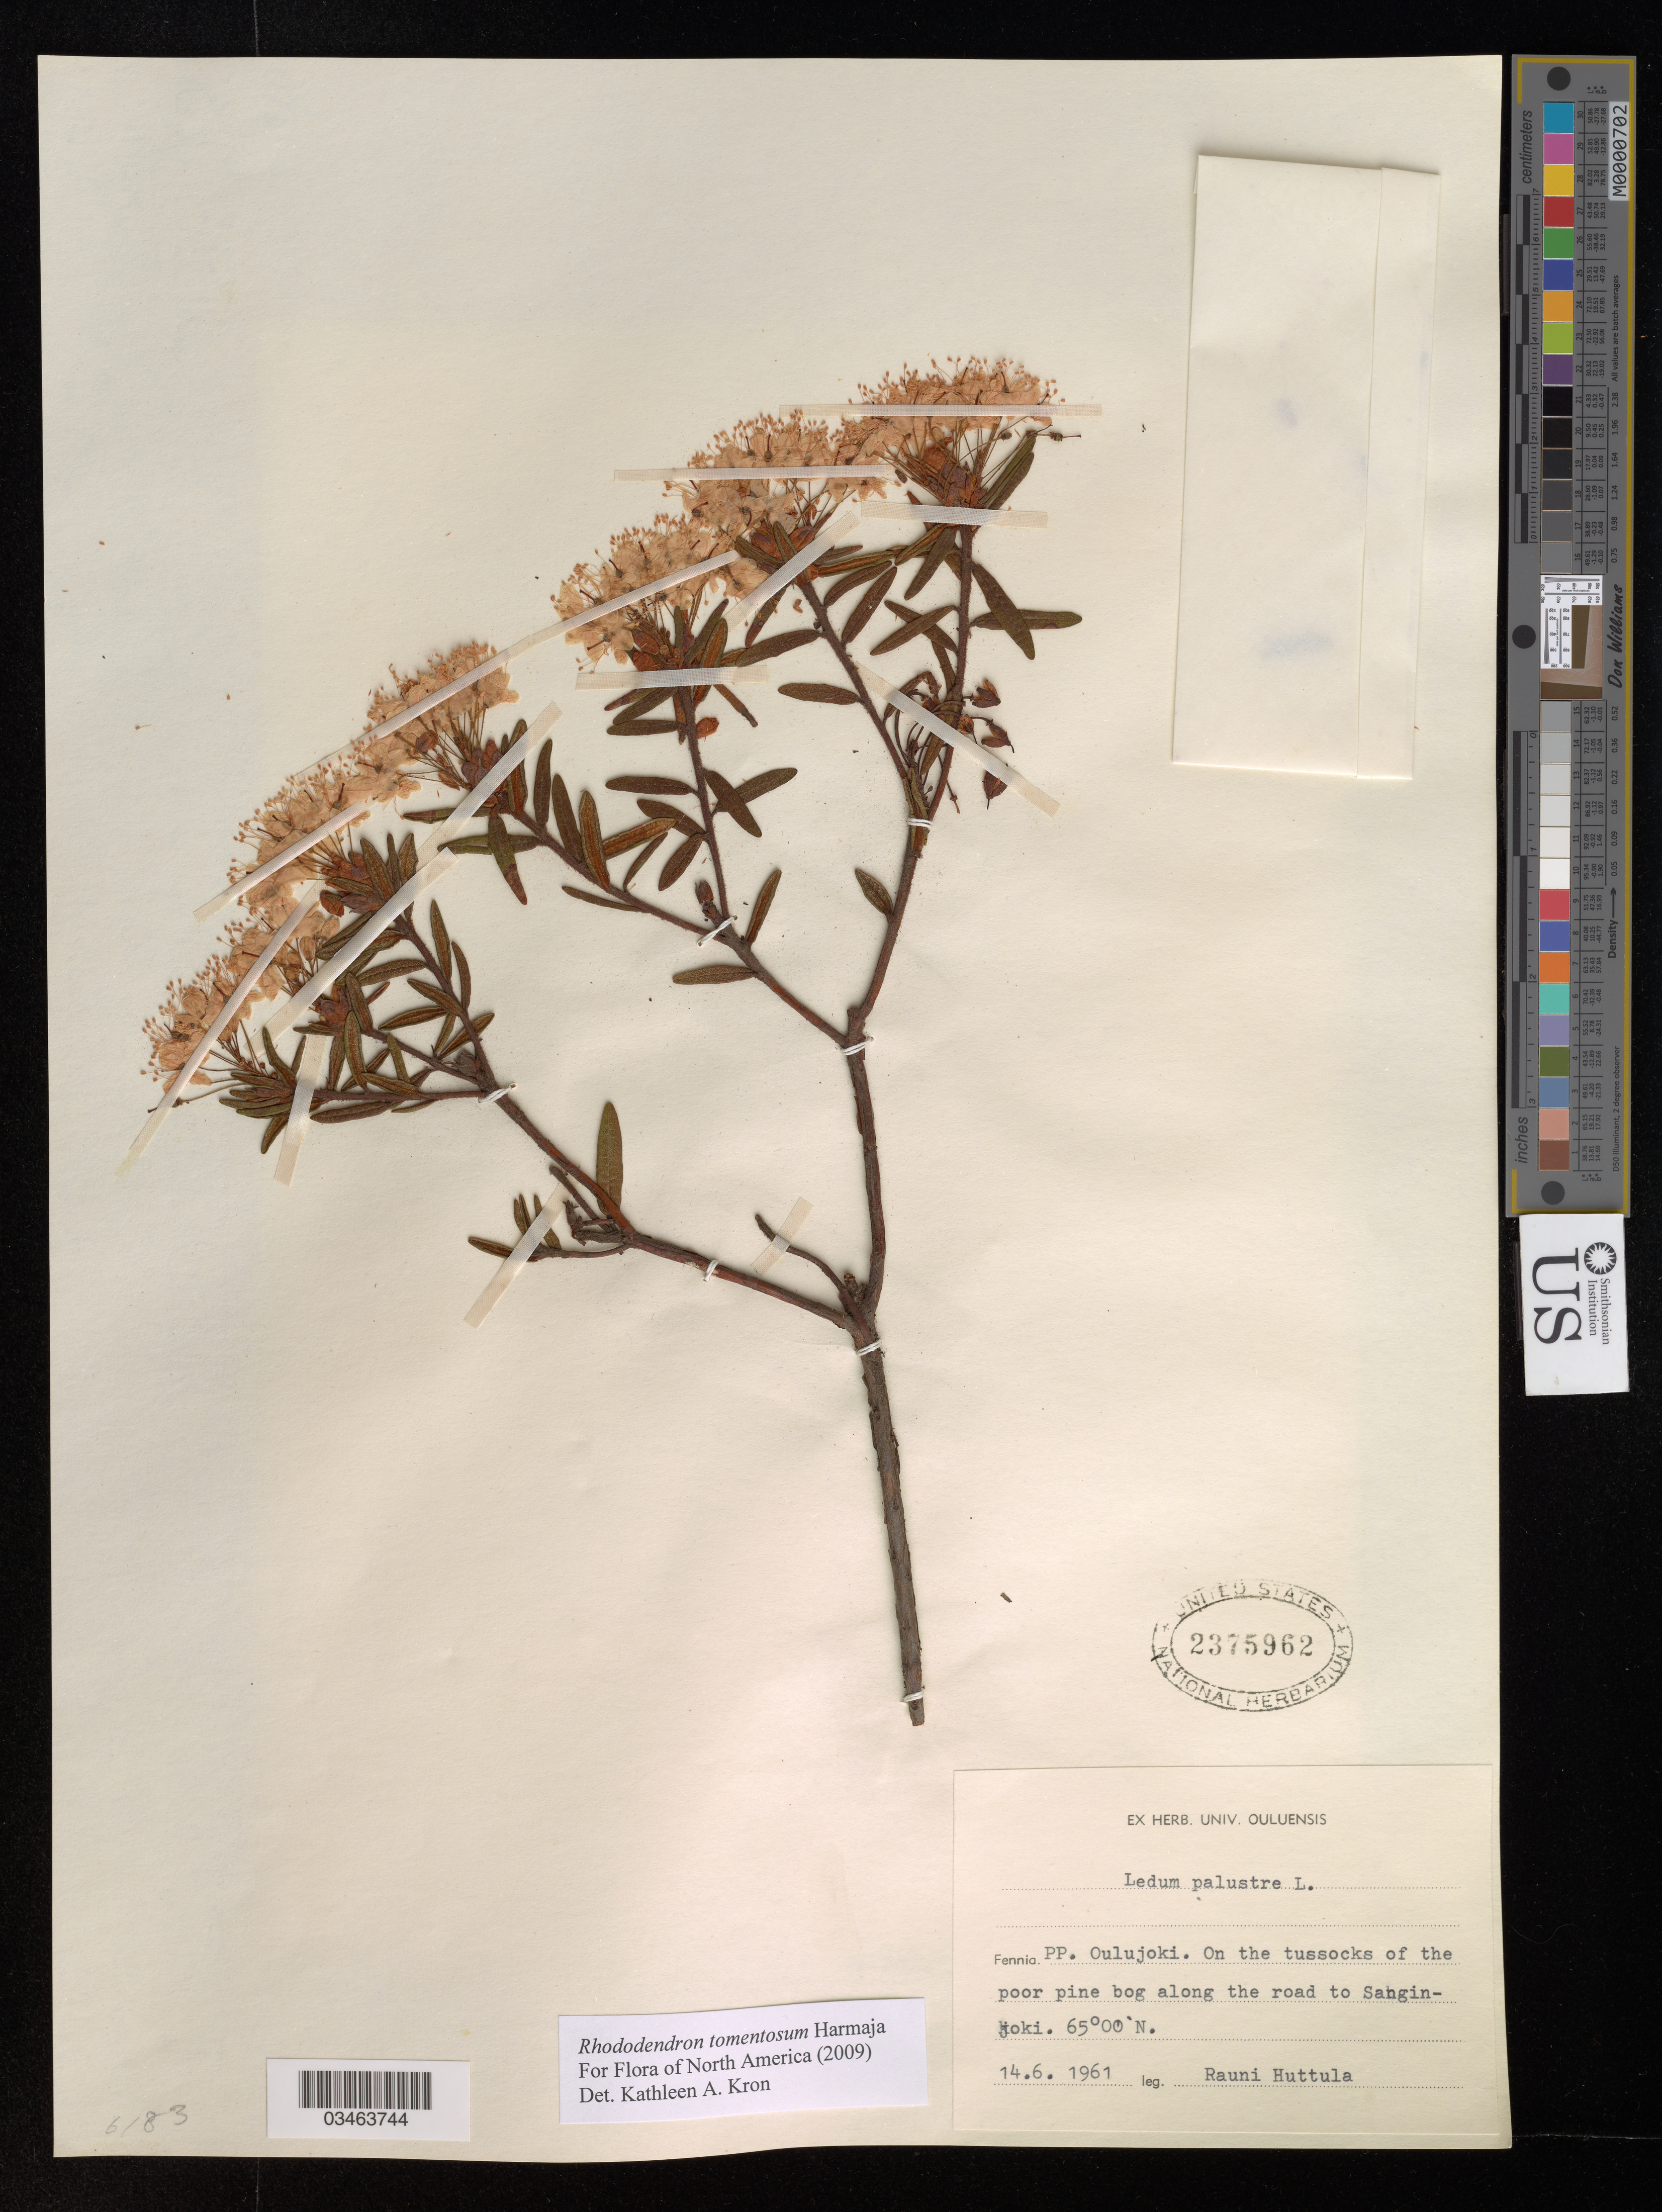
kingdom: Plantae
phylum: Tracheophyta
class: Magnoliopsida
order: Ericales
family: Ericaceae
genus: Rhododendron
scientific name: Rhododendron tomentosum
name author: Harmaja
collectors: R. Huttula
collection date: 1961-06-14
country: Finland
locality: Fennia. PP. Oulujoki. On the tussocks of the poor pine bog along the road to Sanginjoki.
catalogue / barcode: US 2375962